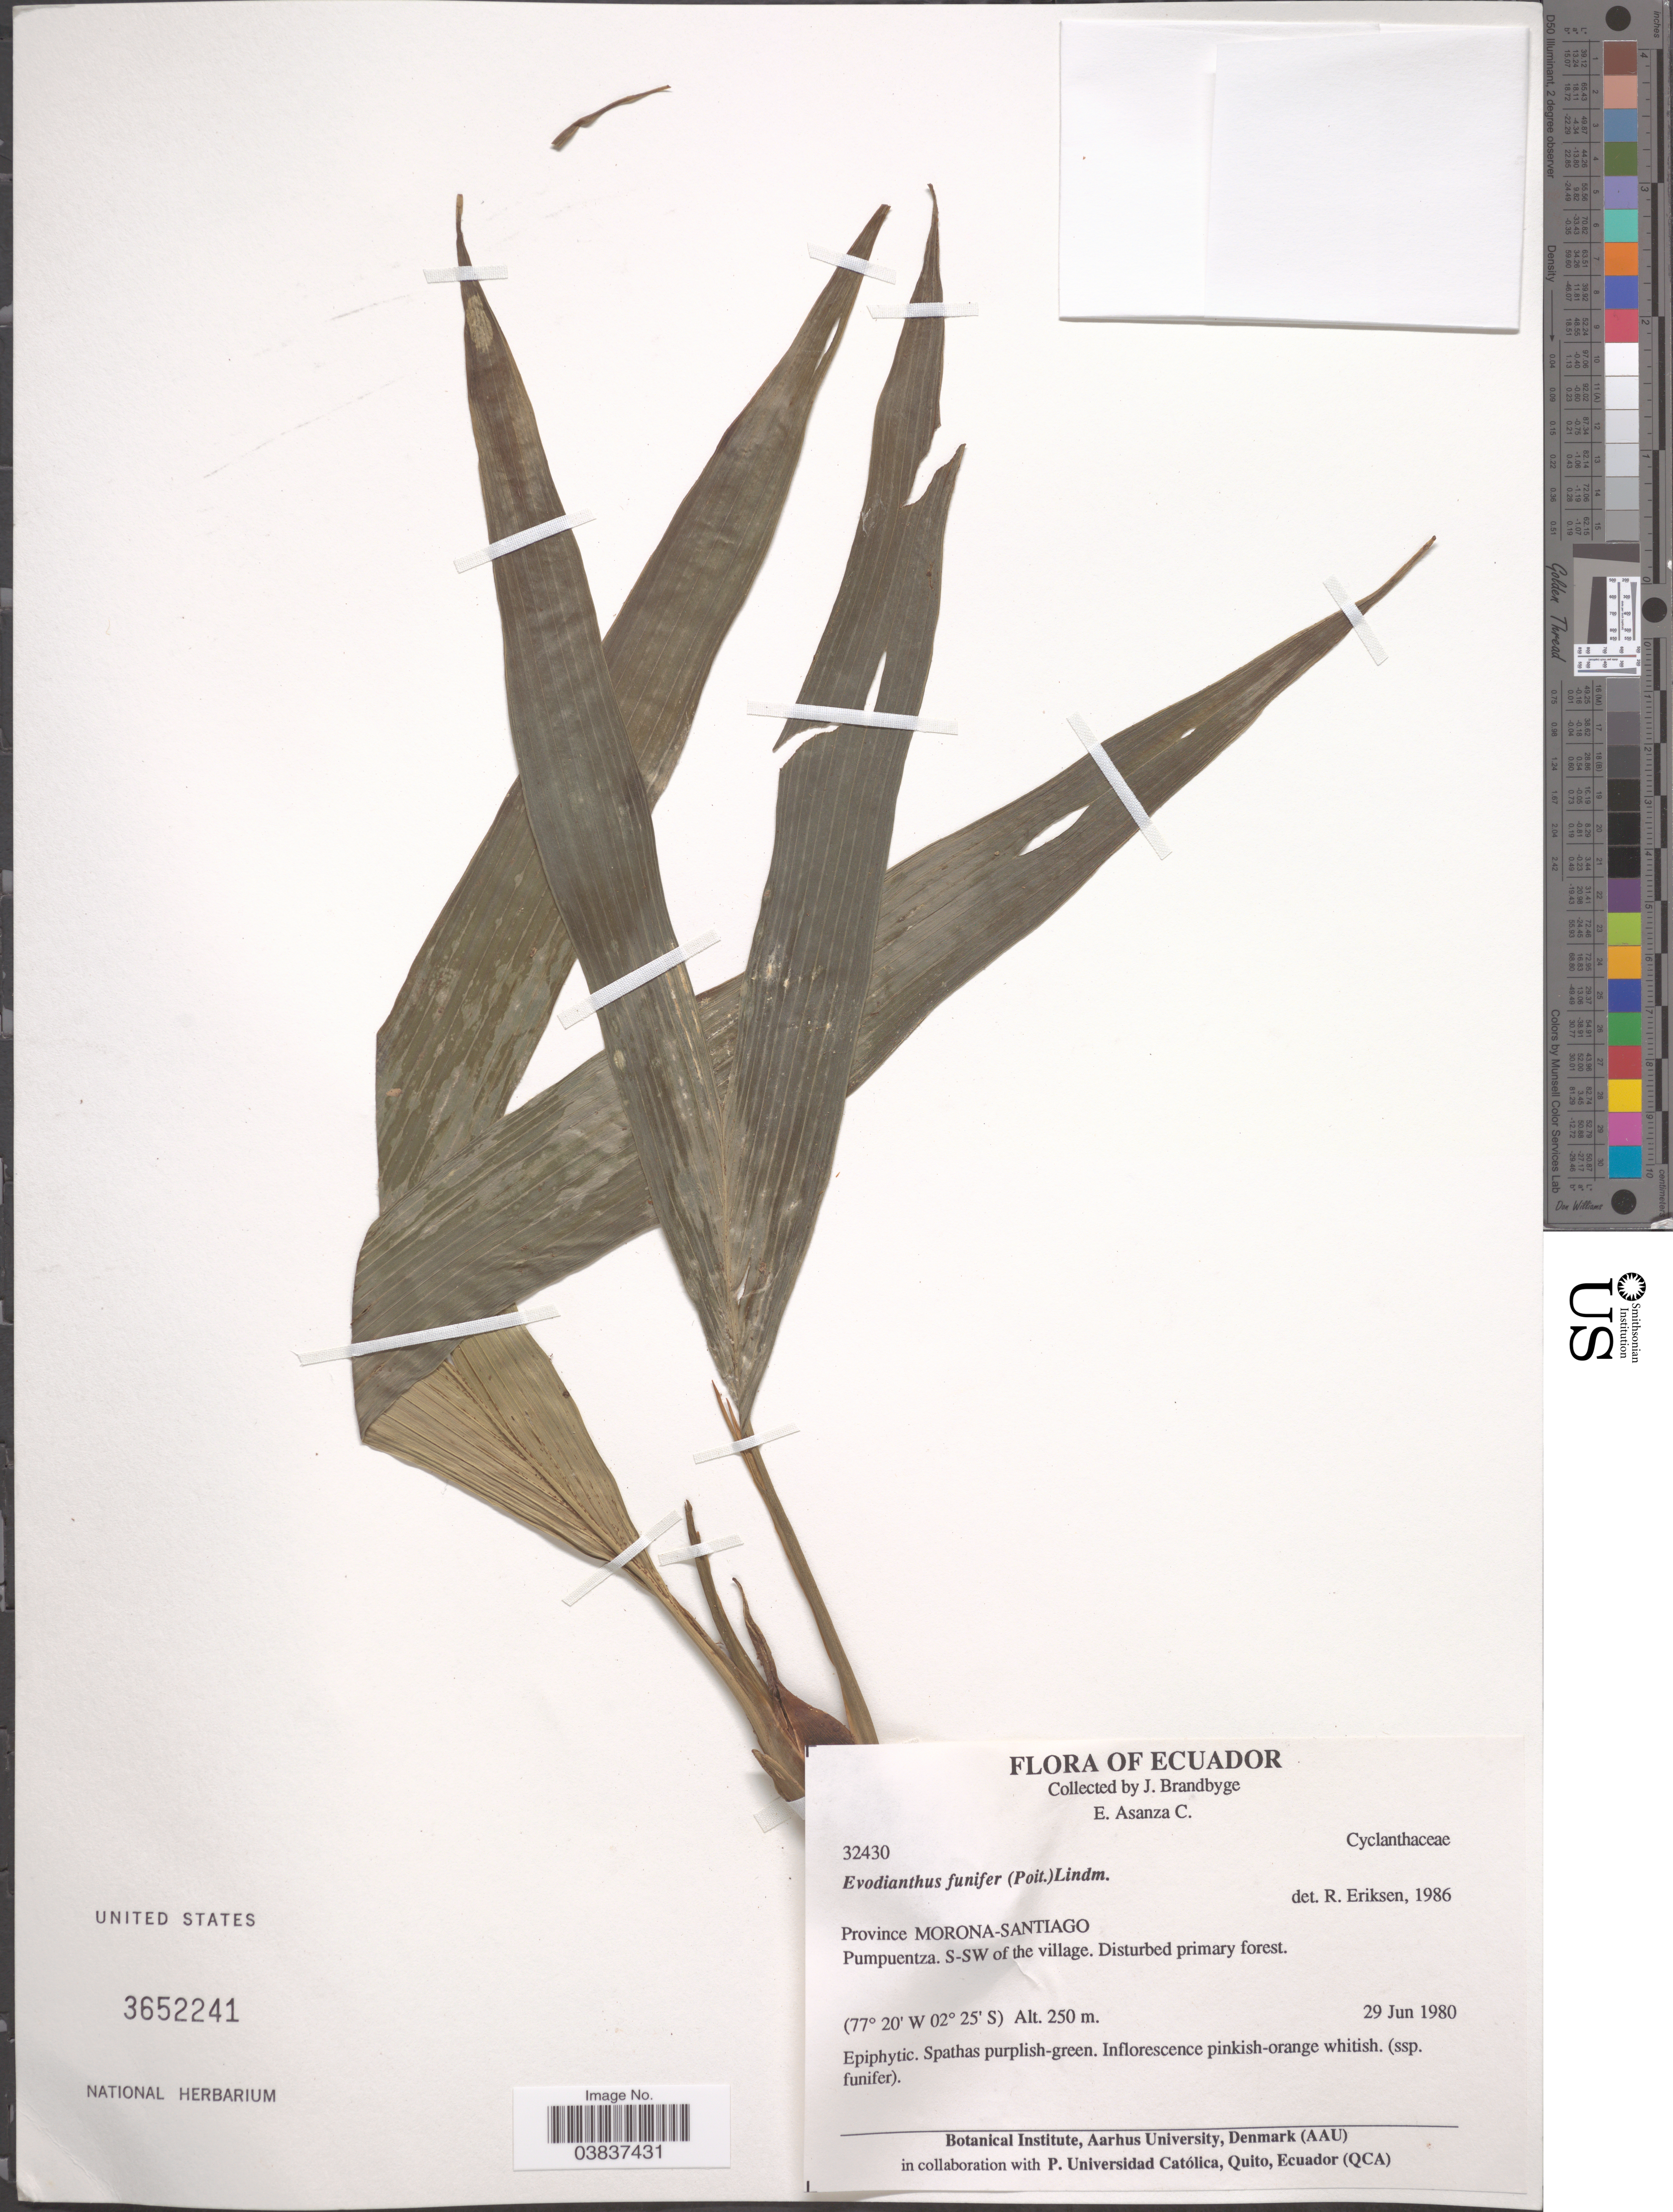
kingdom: Plantae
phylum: Tracheophyta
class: Liliopsida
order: Pandanales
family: Cyclanthaceae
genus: Evodianthus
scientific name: Evodianthus funifer subsp. funifer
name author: (Poit.) Lindm.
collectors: J. Brandbyge & E. Asanza C.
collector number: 32430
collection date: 1980-06-29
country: Ecuador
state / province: Morona-Santiago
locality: Pumpuentza. S-SW of the village.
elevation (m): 250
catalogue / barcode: US 3652241